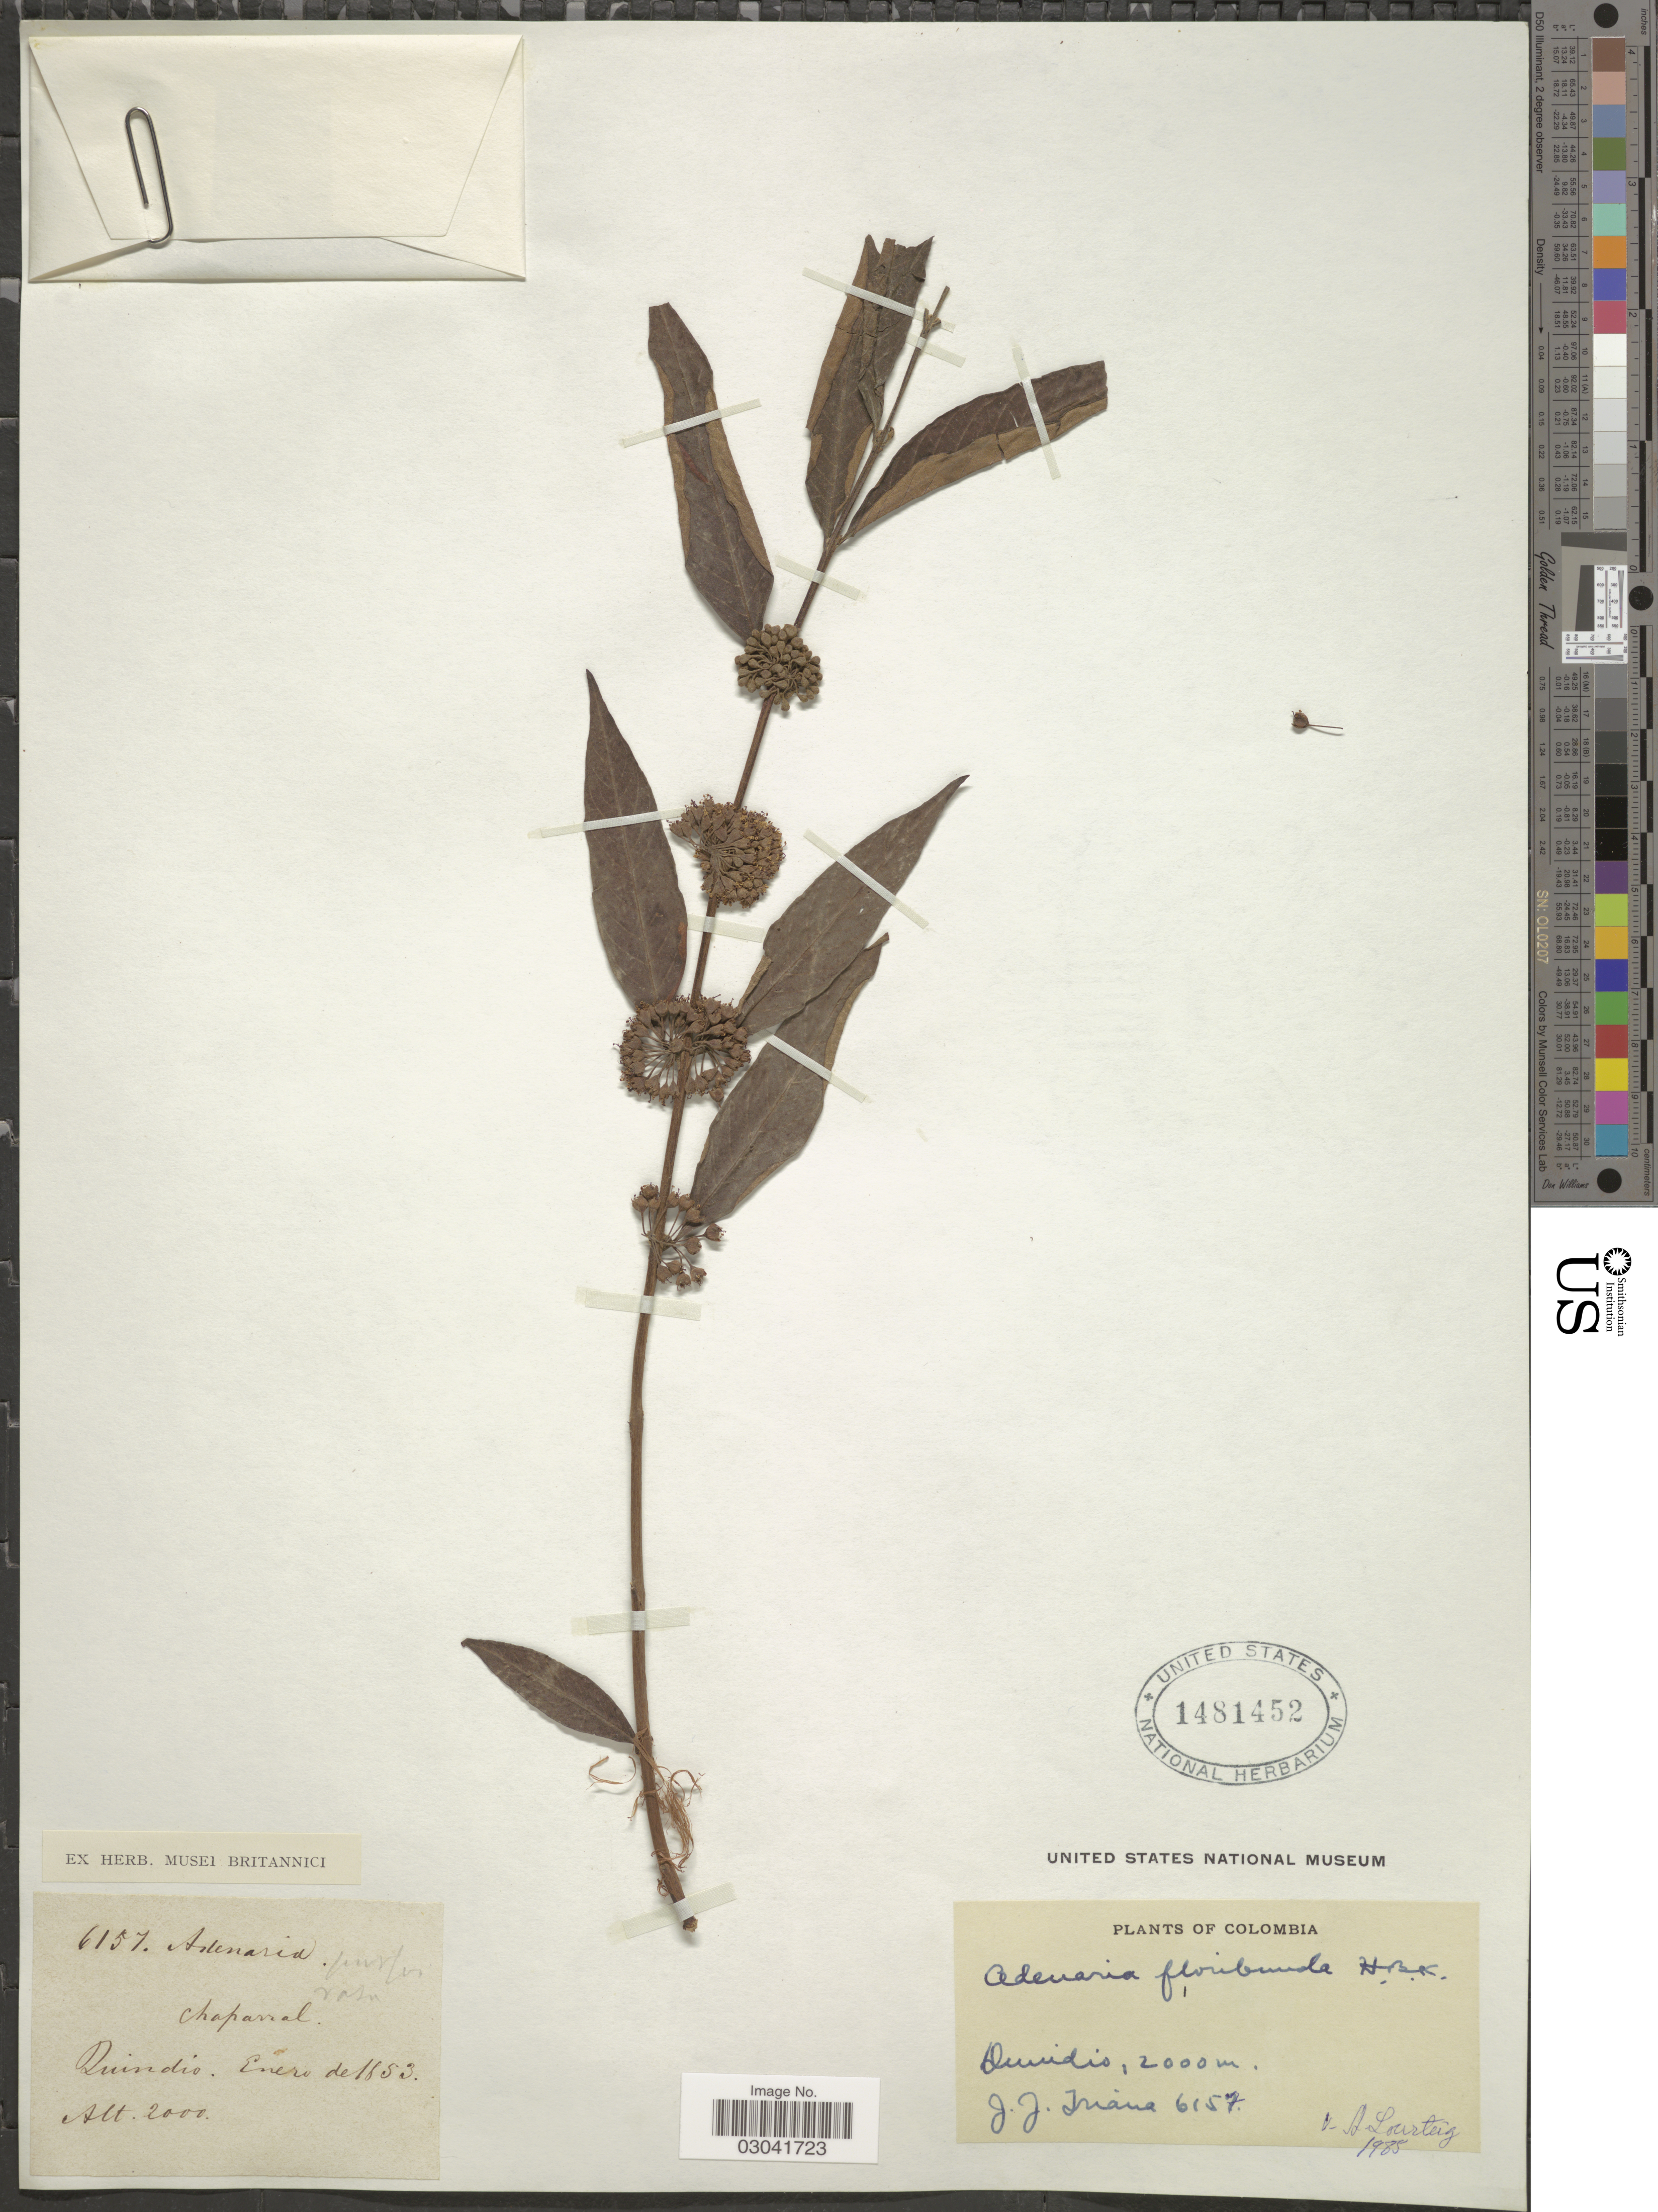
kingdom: Plantae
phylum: Tracheophyta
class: Magnoliopsida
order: Myrtales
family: Lythraceae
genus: Adenaria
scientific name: Adenaria floribunda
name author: Kunth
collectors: J. Triana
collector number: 6157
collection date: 1853-01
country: Colombia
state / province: Quindío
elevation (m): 2000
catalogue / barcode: US 1481452